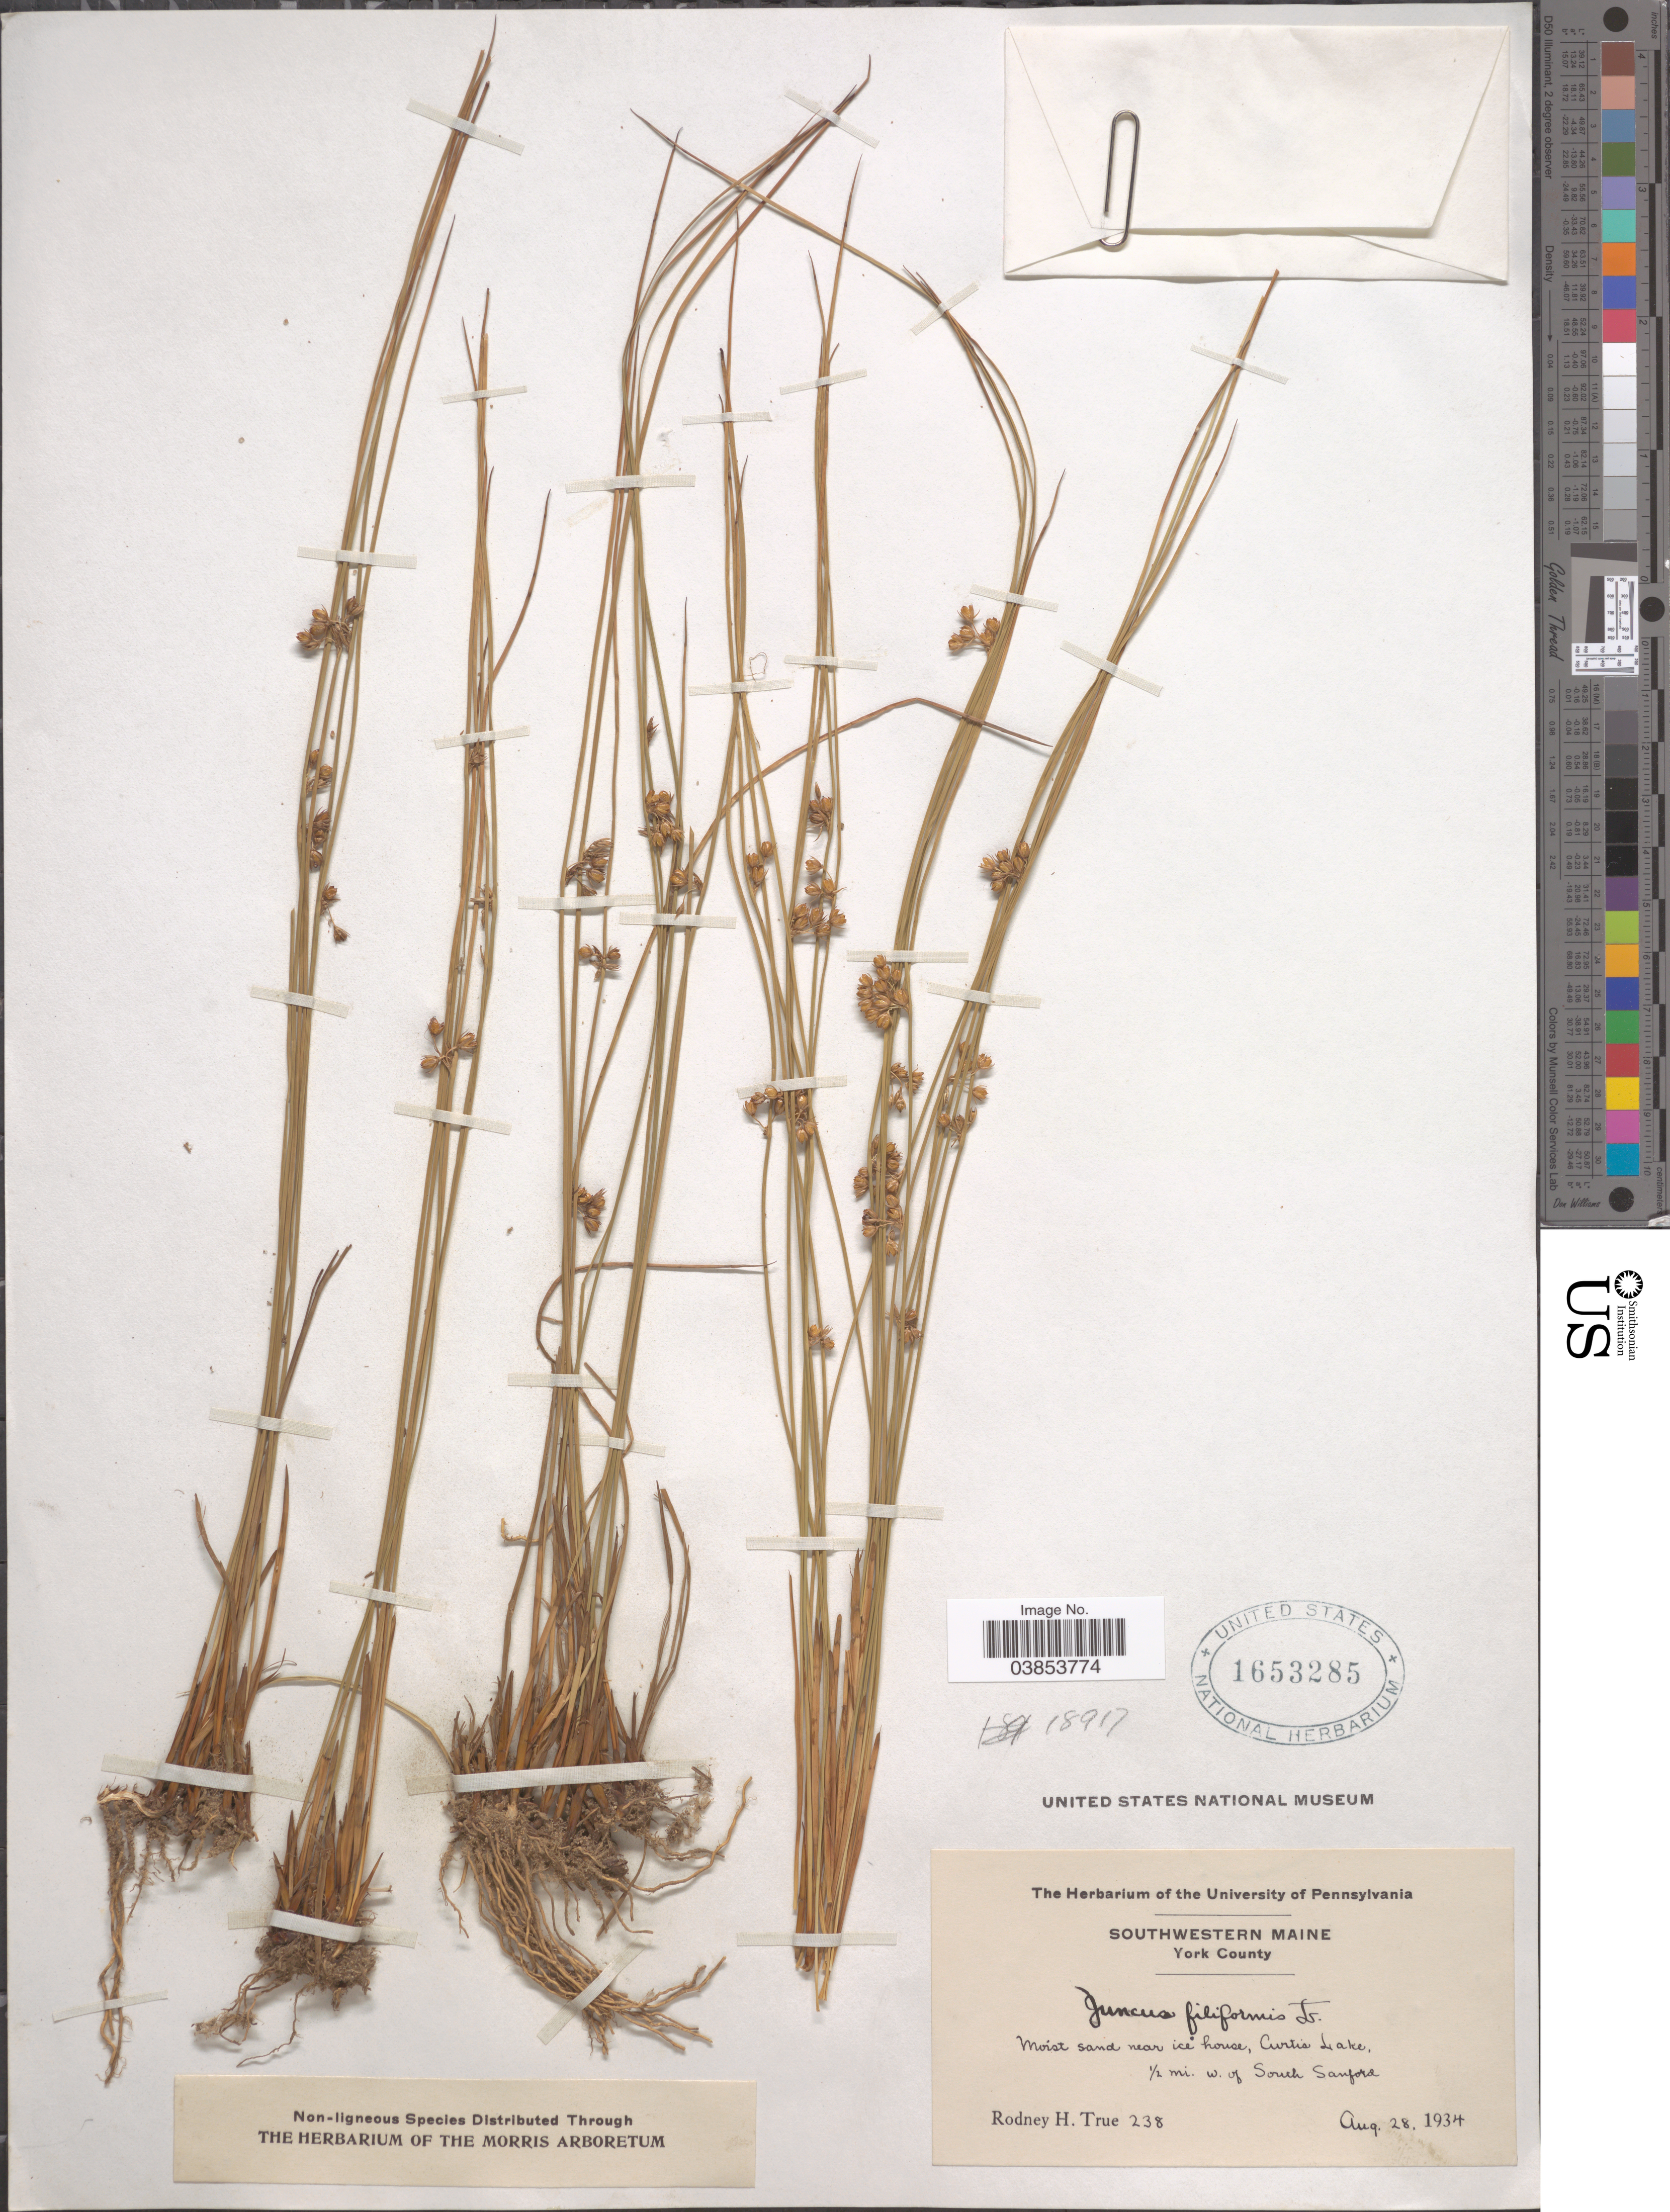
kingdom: Plantae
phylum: Tracheophyta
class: Liliopsida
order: Poales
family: Juncaceae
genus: Juncus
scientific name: Juncus filiformis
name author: L.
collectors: R. H. True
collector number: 238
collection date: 1934-08-28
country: United States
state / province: Maine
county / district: York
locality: Southwestern Maine, York County. Moist sand near ice house, Curtis Lake, 1/2 mi. w. of South Sanford.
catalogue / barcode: US 1653285